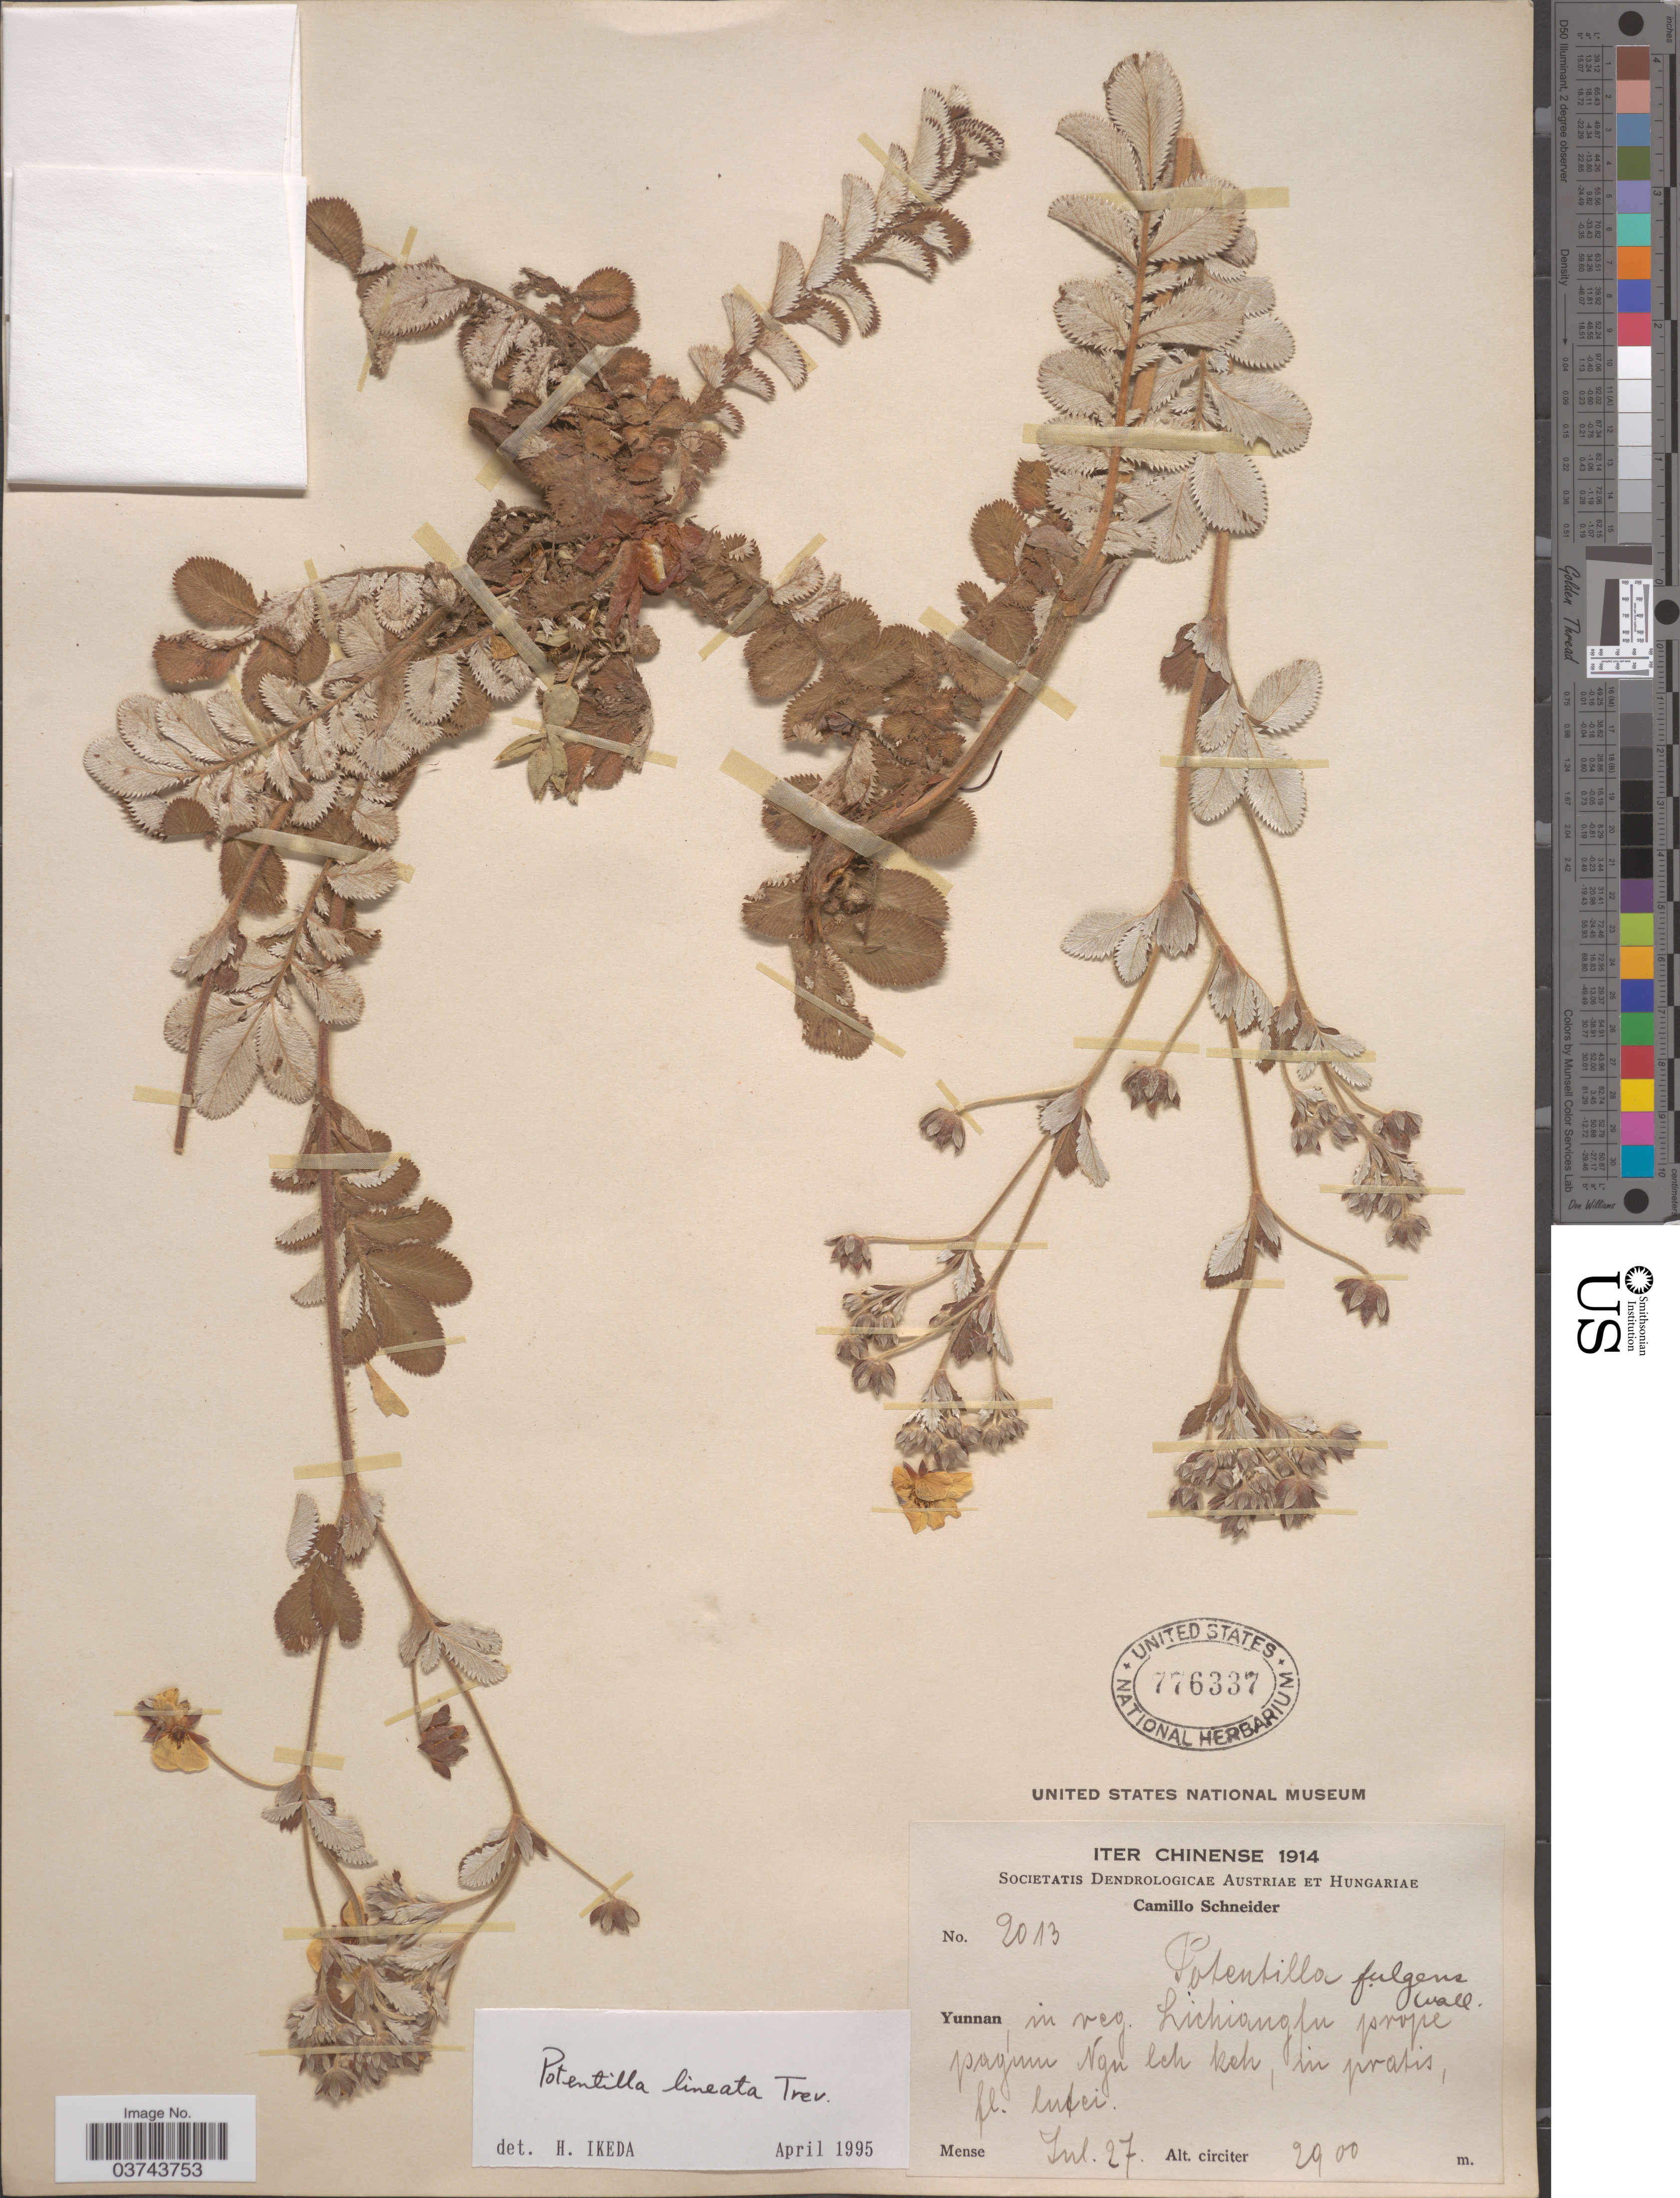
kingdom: Plantae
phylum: Tracheophyta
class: Magnoliopsida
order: Rosales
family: Rosaceae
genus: Potentilla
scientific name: Potentilla lineata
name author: Trevir.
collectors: C. K. Schneider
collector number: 2013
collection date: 1914-07-27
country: China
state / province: Yunnan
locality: In reg. Lichiangfu prope pagúm Ngu leh keh, in pratis, fl. lutei. [interpreted]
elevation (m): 2900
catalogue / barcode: US 776337